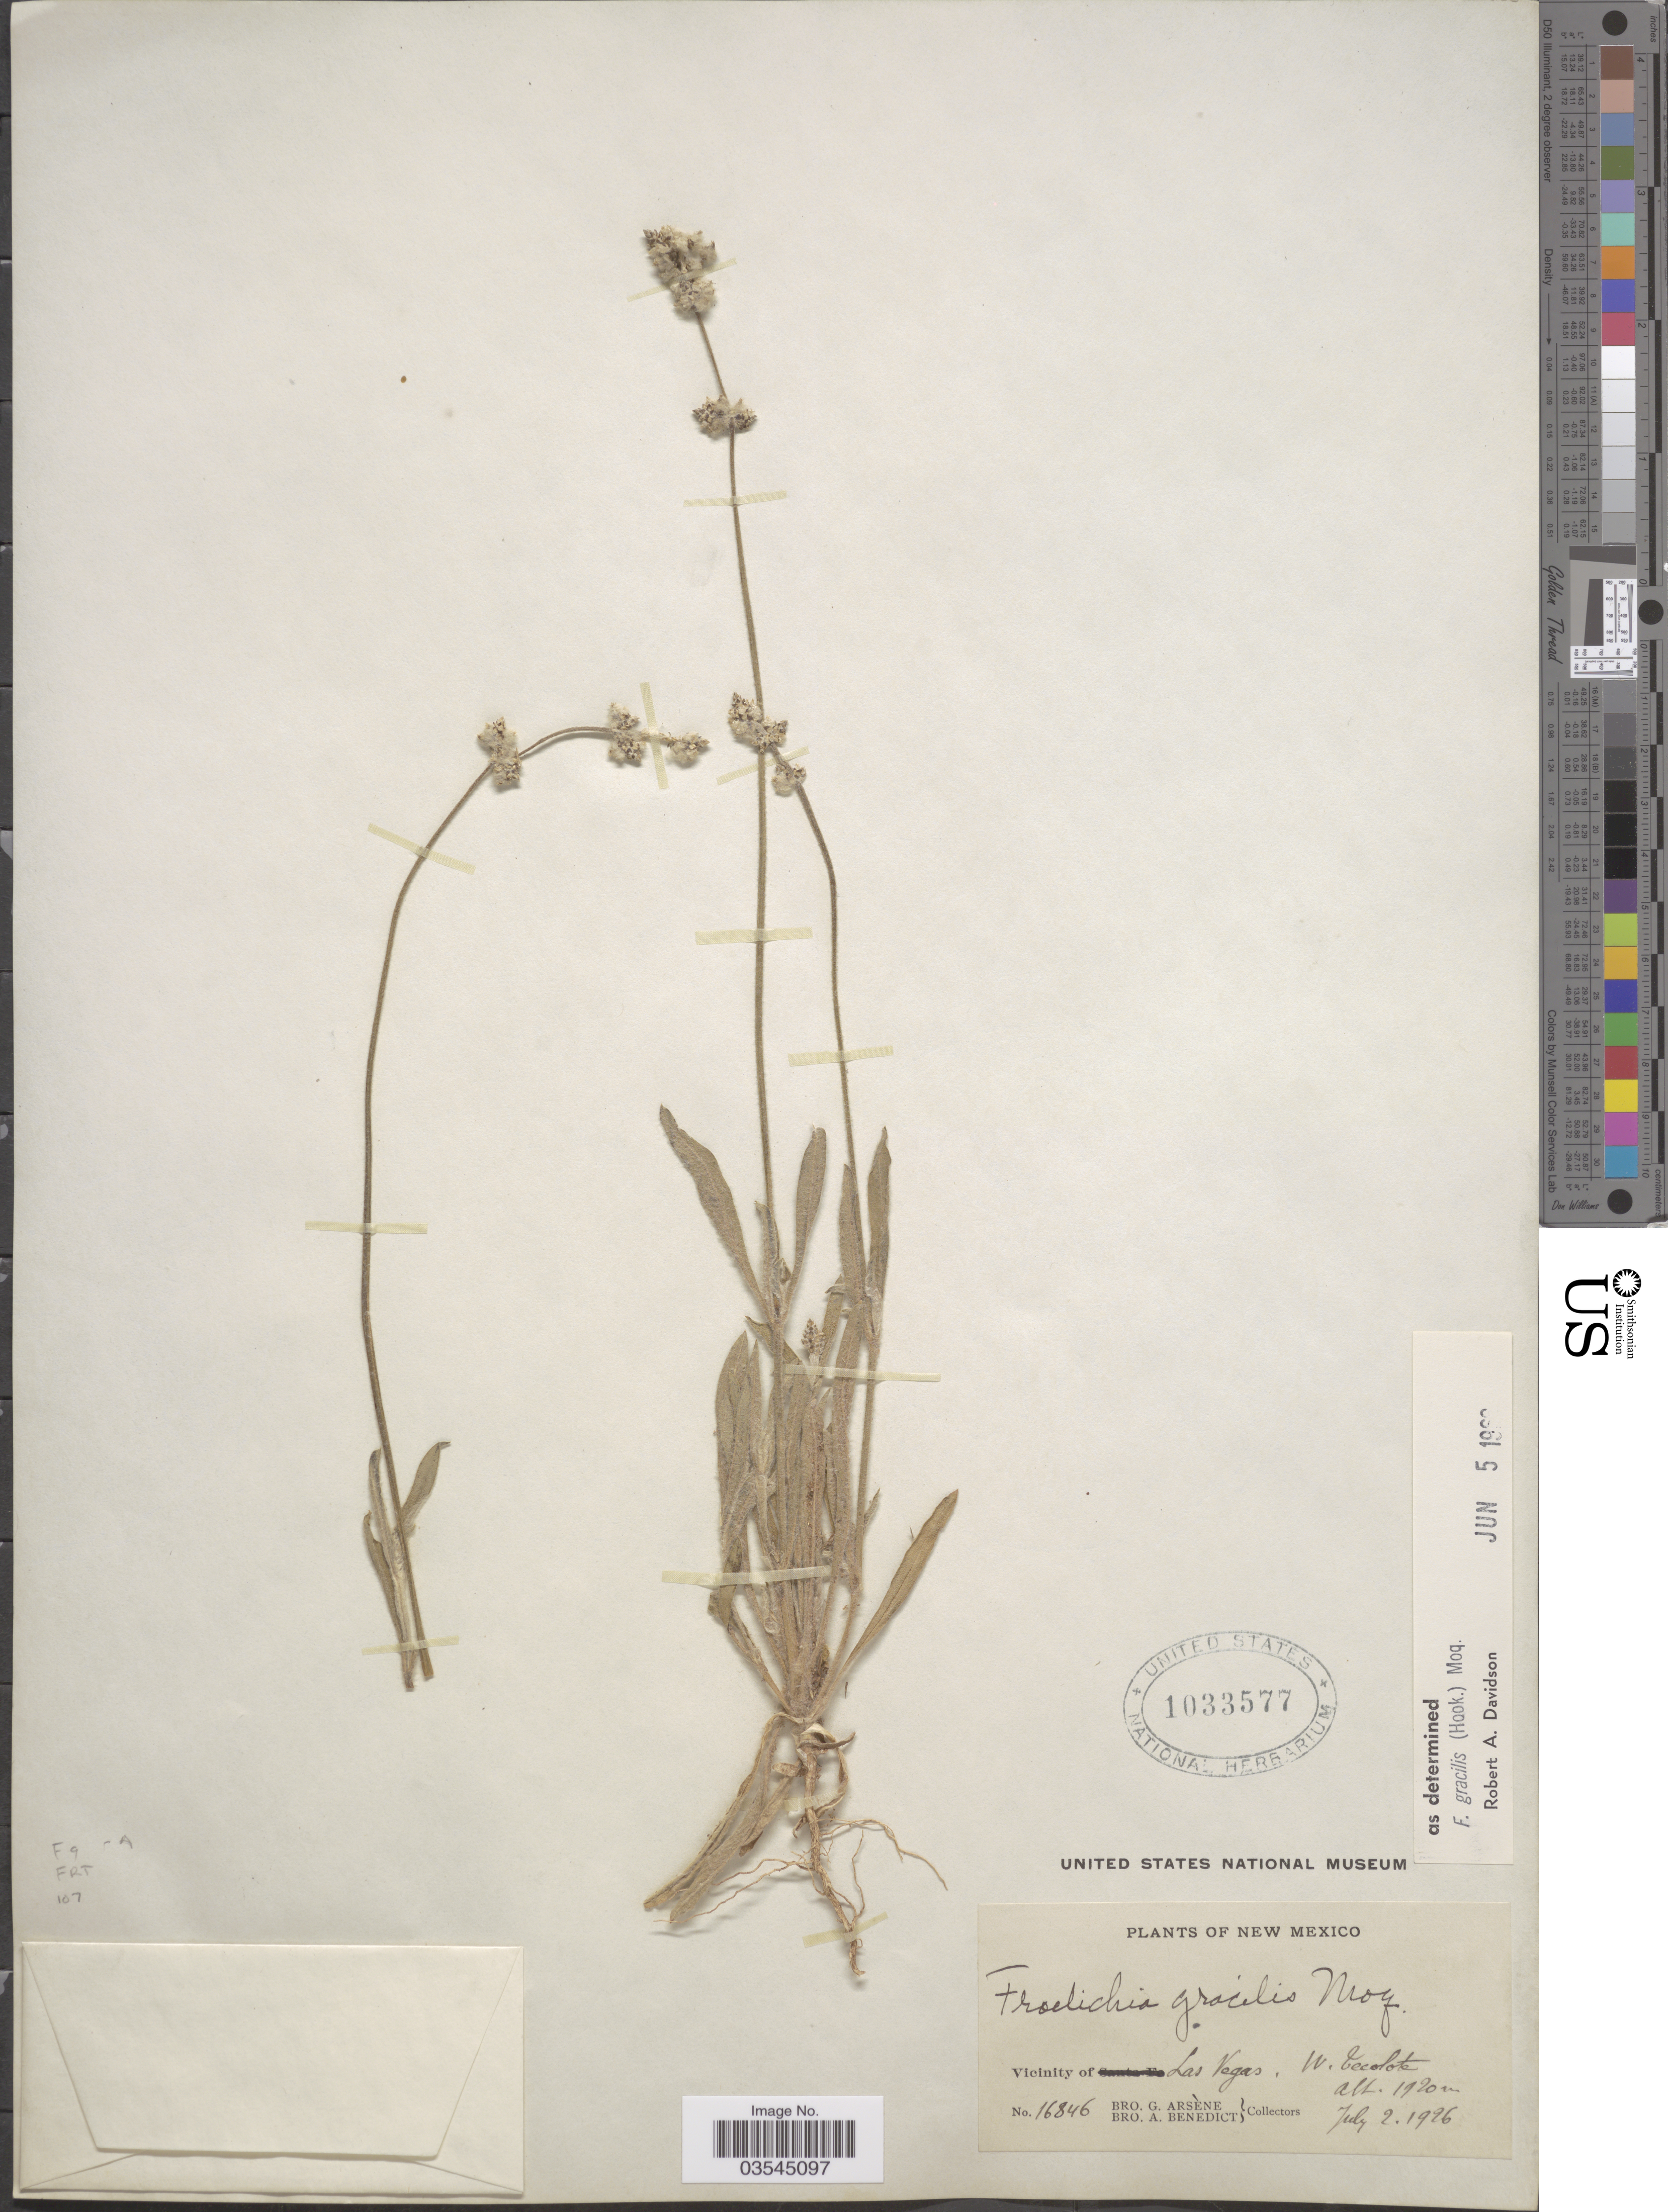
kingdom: Plantae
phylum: Tracheophyta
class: Magnoliopsida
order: Caryophyllales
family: Amaranthaceae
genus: Froelichia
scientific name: Froelichia gracilis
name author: (Hook.) Moq.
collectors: Bro. G. Arsène & Bro. A. Benedict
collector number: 16846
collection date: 1926-07-02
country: United States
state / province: New Mexico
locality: Vicinity of Las Vegas. W. Tecolote.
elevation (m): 1920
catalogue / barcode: US 1033577